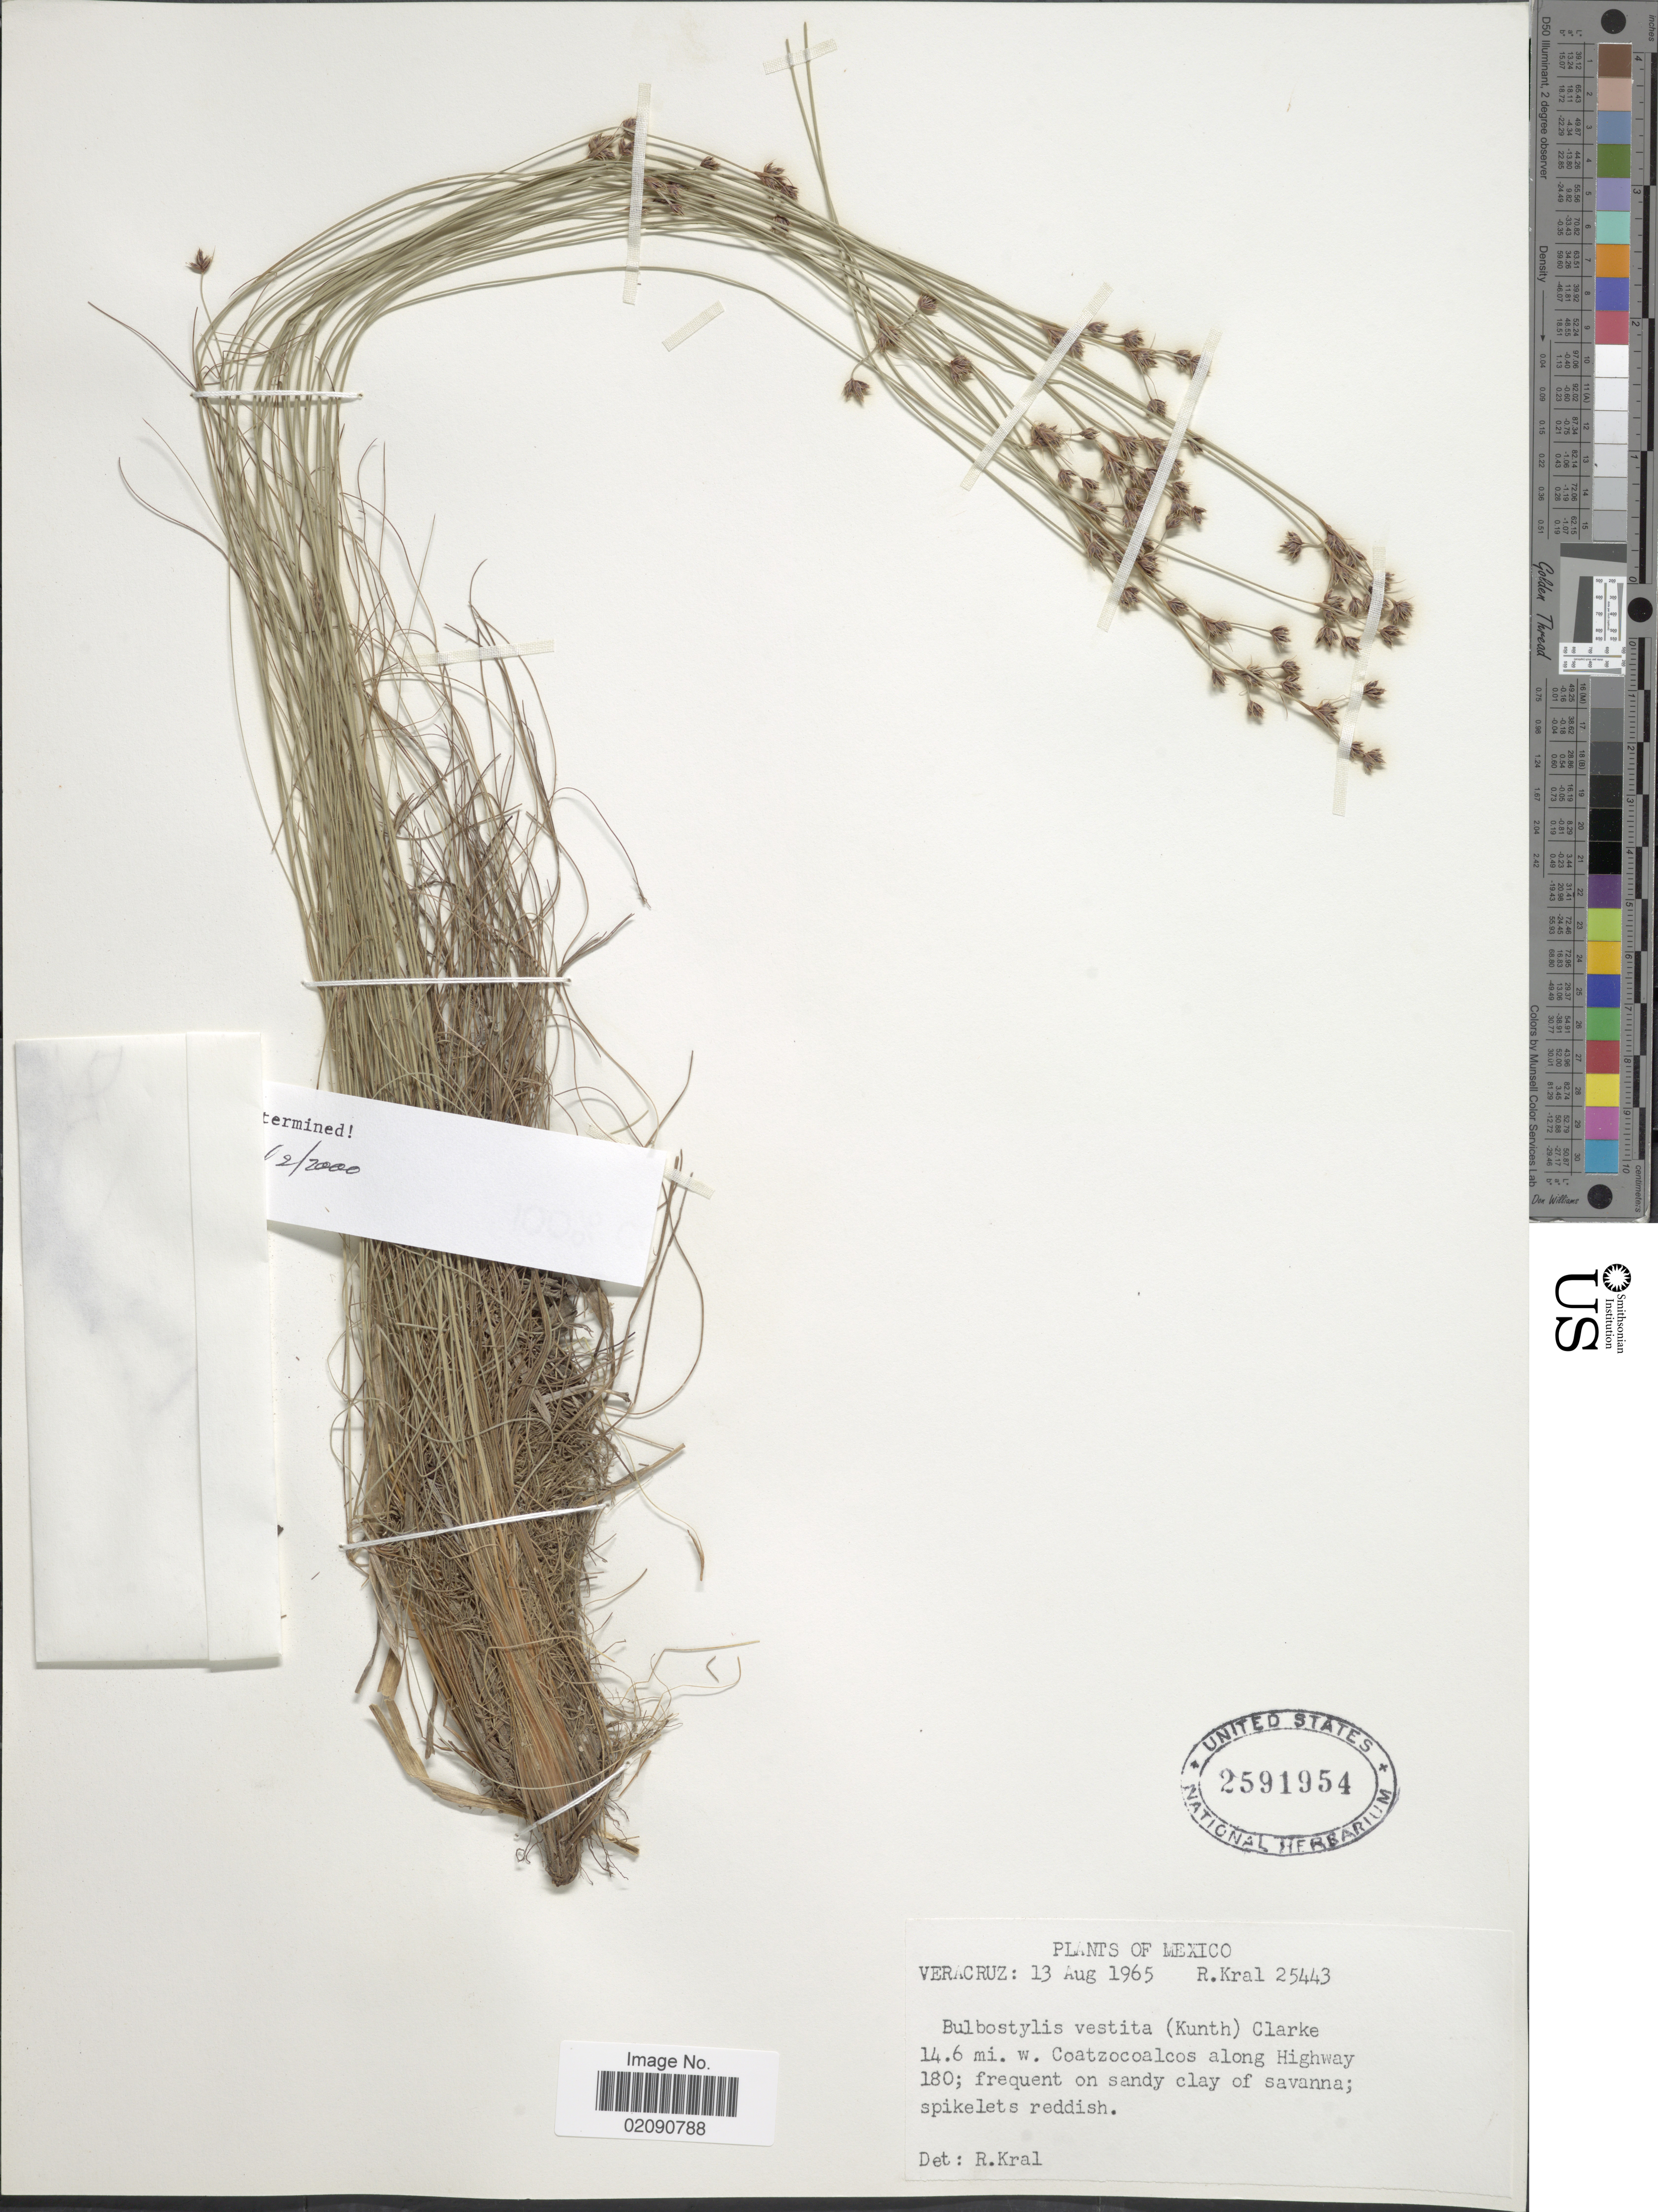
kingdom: Plantae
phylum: Tracheophyta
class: Liliopsida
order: Poales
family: Cyperaceae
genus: Bulbostylis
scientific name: Bulbostylis vestita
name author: (Kunth) C.B. Clarke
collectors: R. Kral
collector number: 25443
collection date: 1965-08-13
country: Mexico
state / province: Veracruz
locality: Veracruz. 14.6 mi. w. Coatzocoalcos along Highway 180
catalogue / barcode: US 2591954